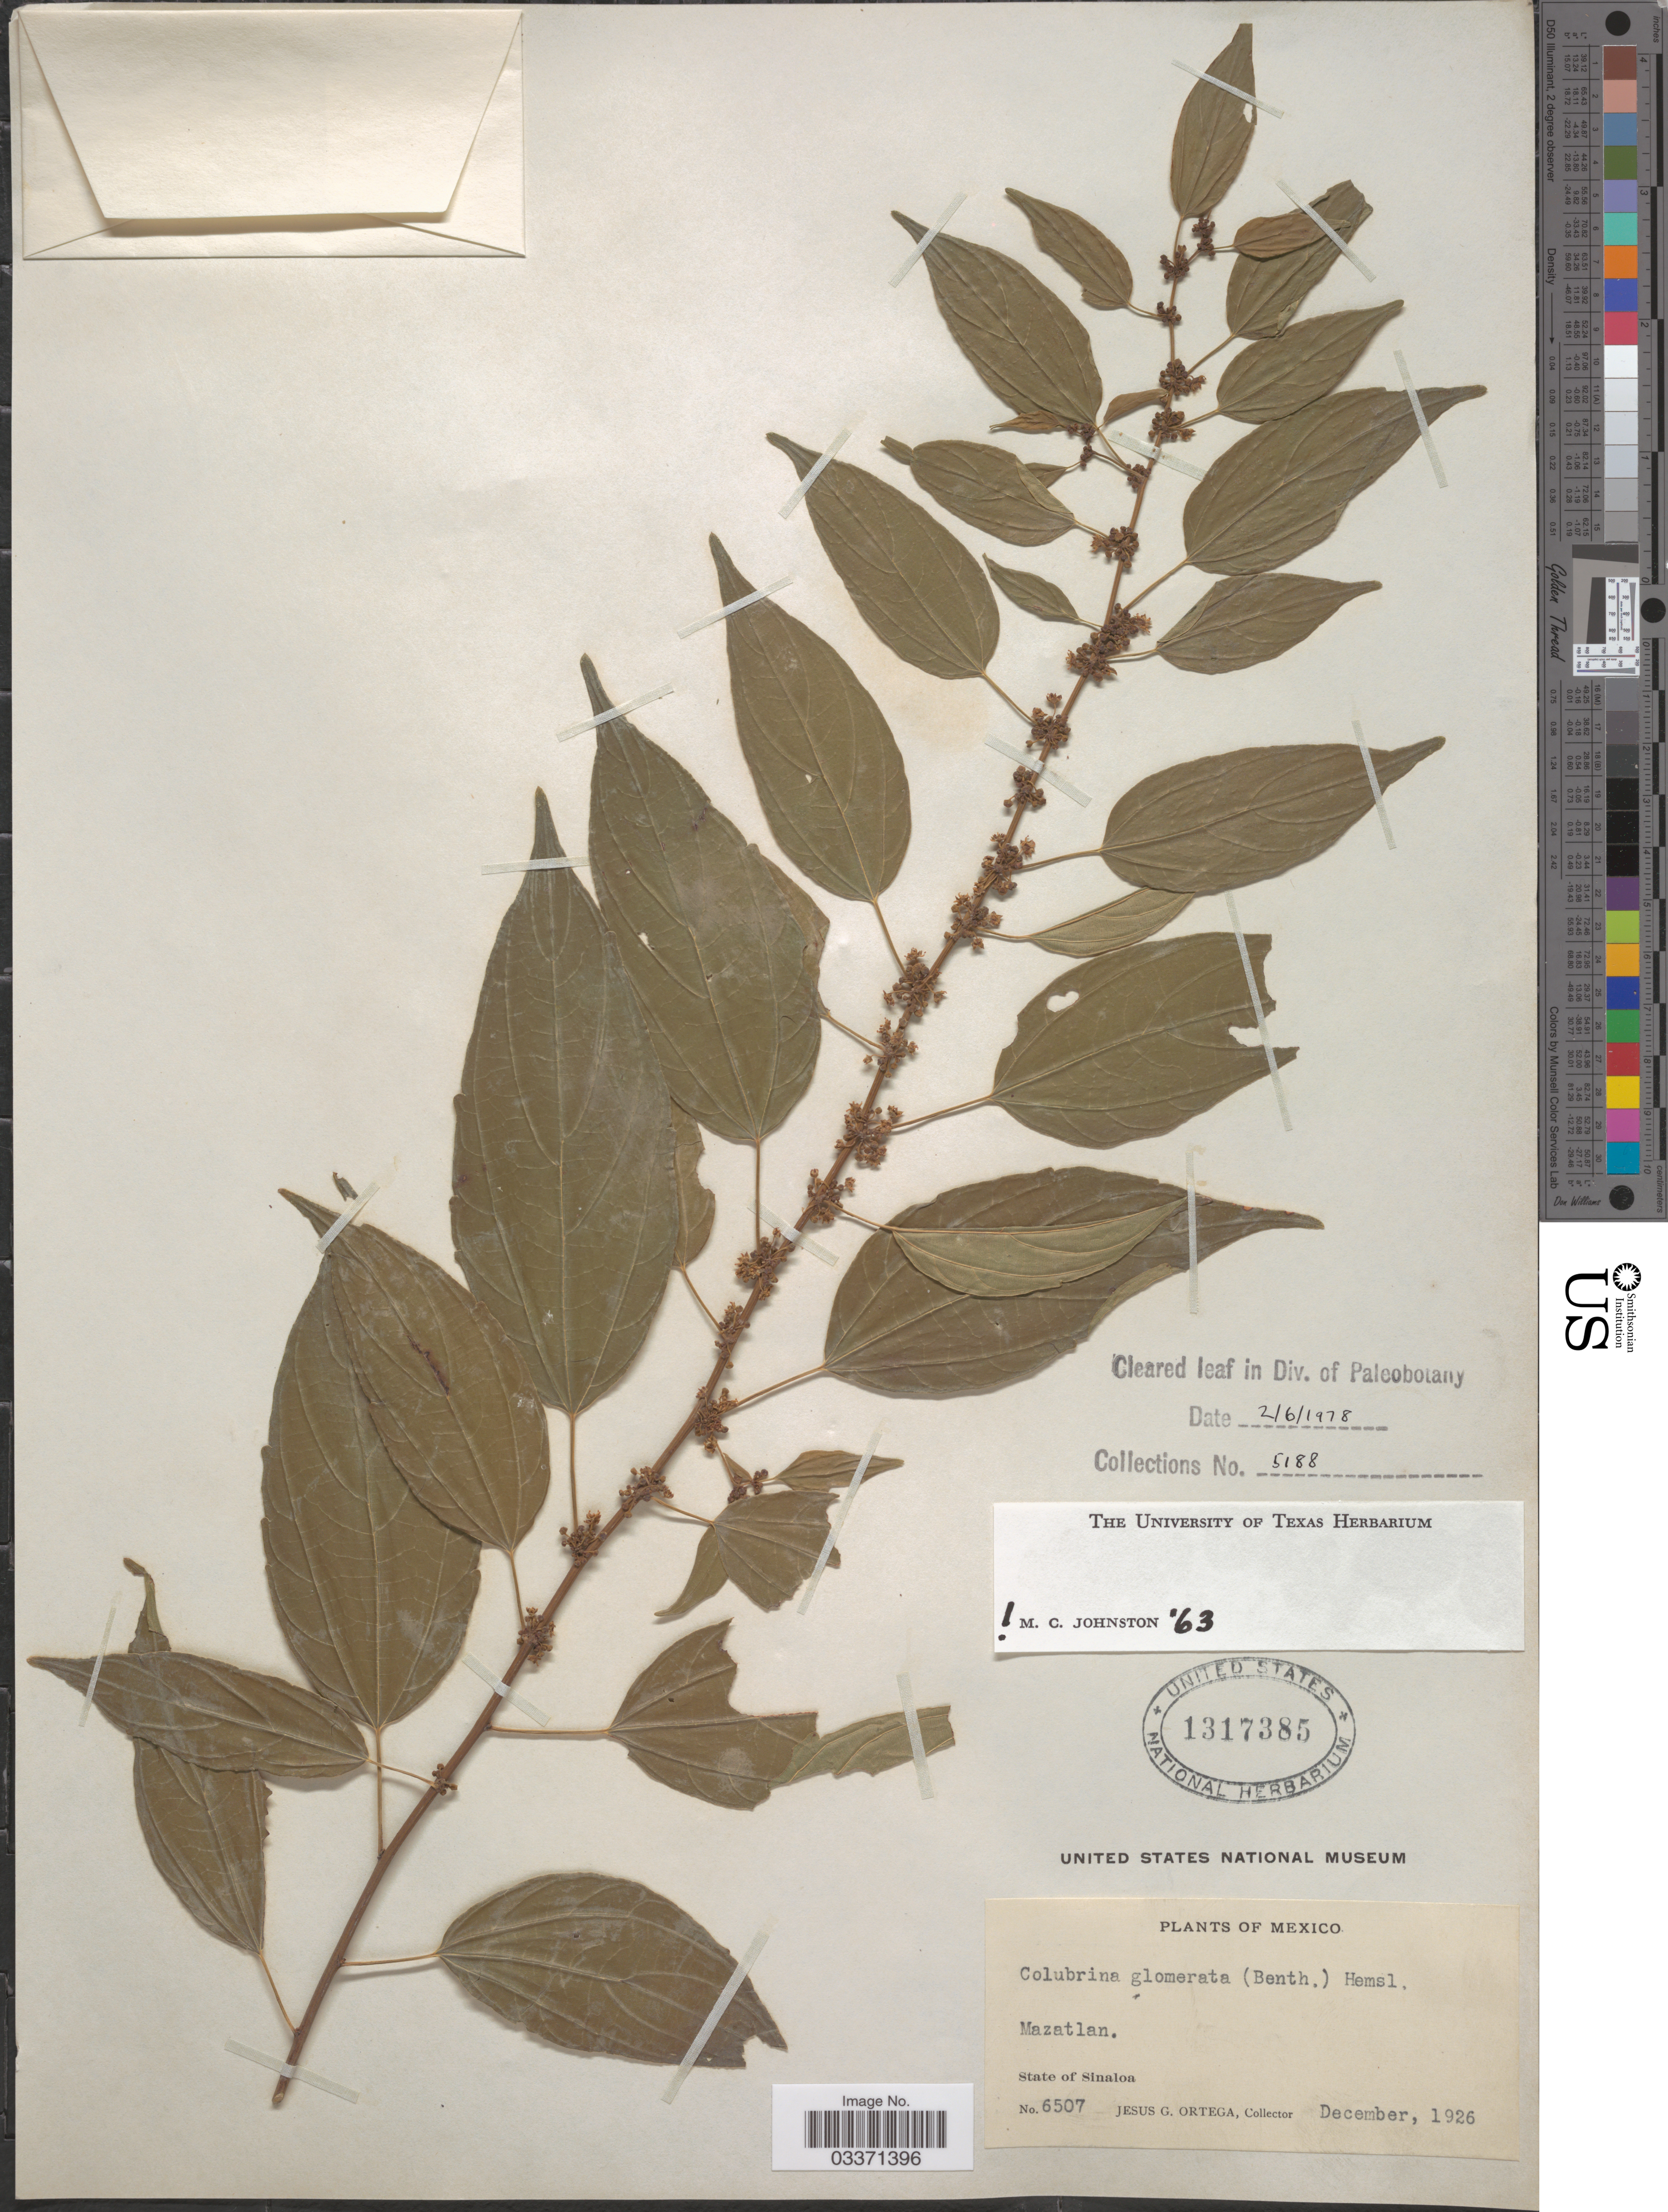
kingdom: Plantae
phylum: Tracheophyta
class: Magnoliopsida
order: Rosales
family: Rhamnaceae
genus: Colubrina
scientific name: Colubrina triflora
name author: Brongn. ex Sweet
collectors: J. Ortega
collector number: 6507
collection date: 1926-12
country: Mexico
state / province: Sinaloa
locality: Mazatlan.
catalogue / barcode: US 1317385